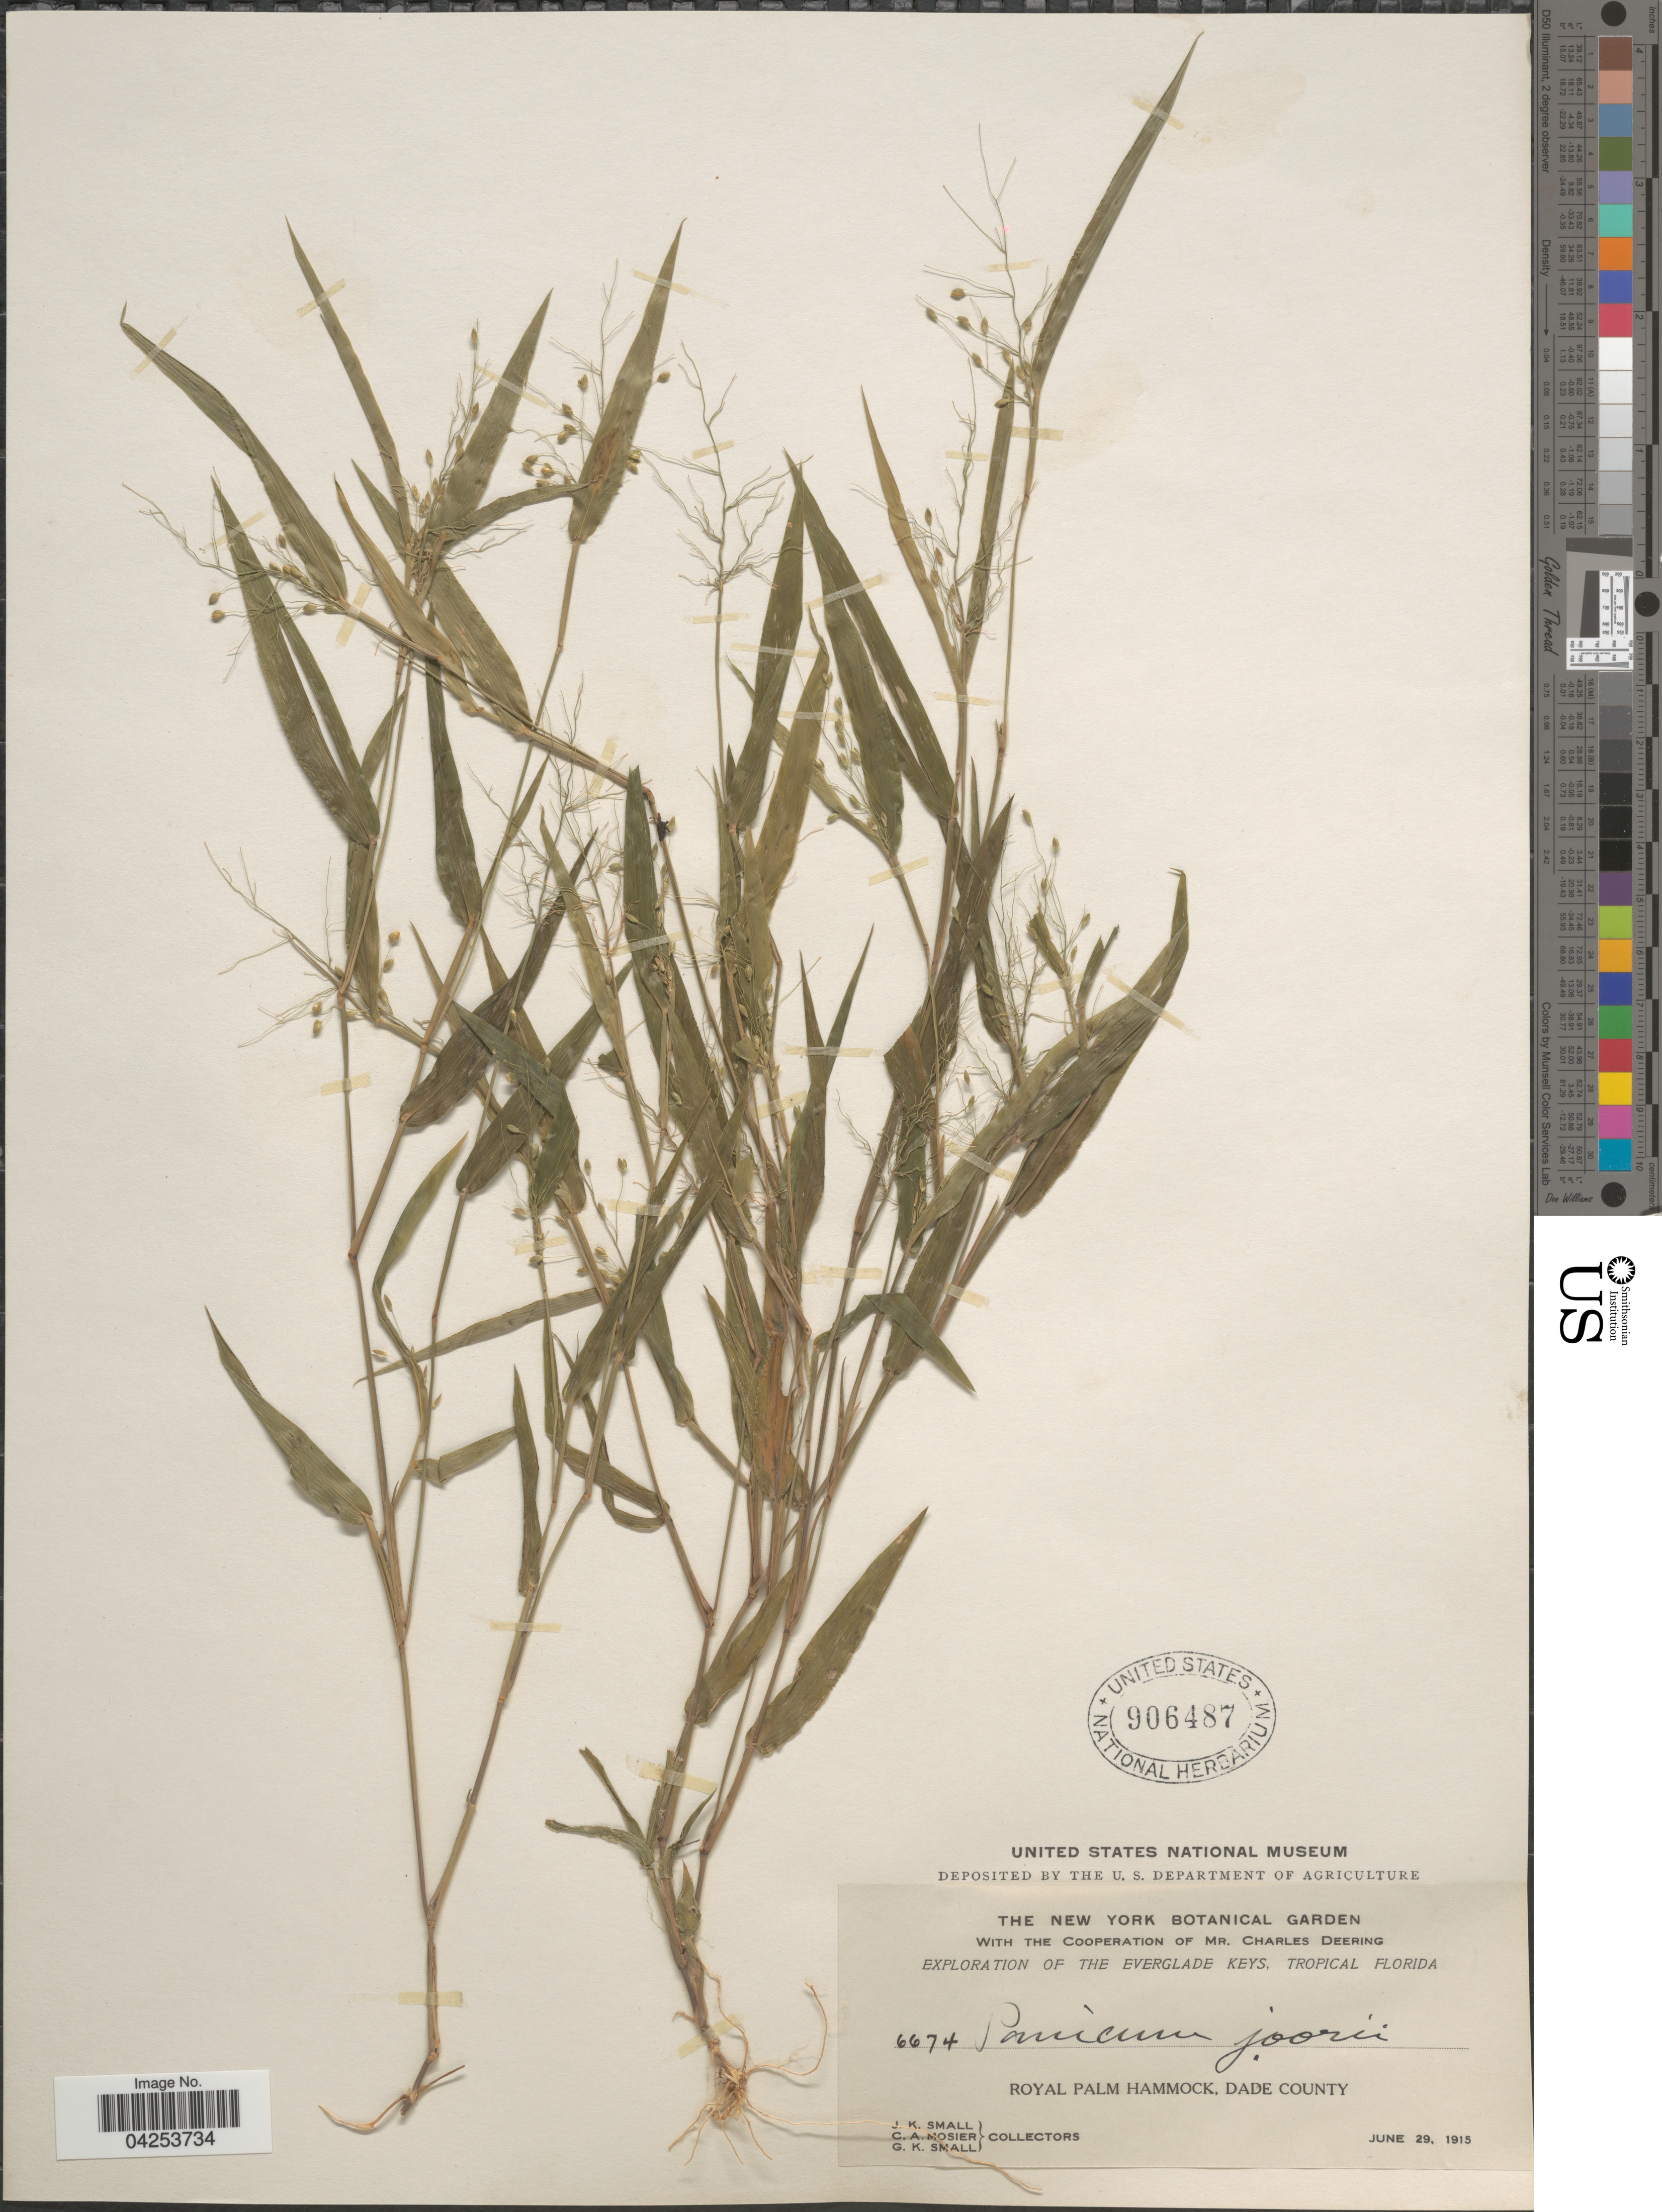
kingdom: Plantae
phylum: Tracheophyta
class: Liliopsida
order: Poales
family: Poaceae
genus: Dichanthelium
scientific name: Dichanthelium commutatum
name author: (Schult.) Gould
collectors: J. K. Small, C. A. Mosier & G. K. Small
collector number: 6674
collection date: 1915-06-29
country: United States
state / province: Florida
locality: Exploration of the Everglade Keys, Tropical Florida. Royal Palm Hammock, Dade County.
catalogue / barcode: US 906487